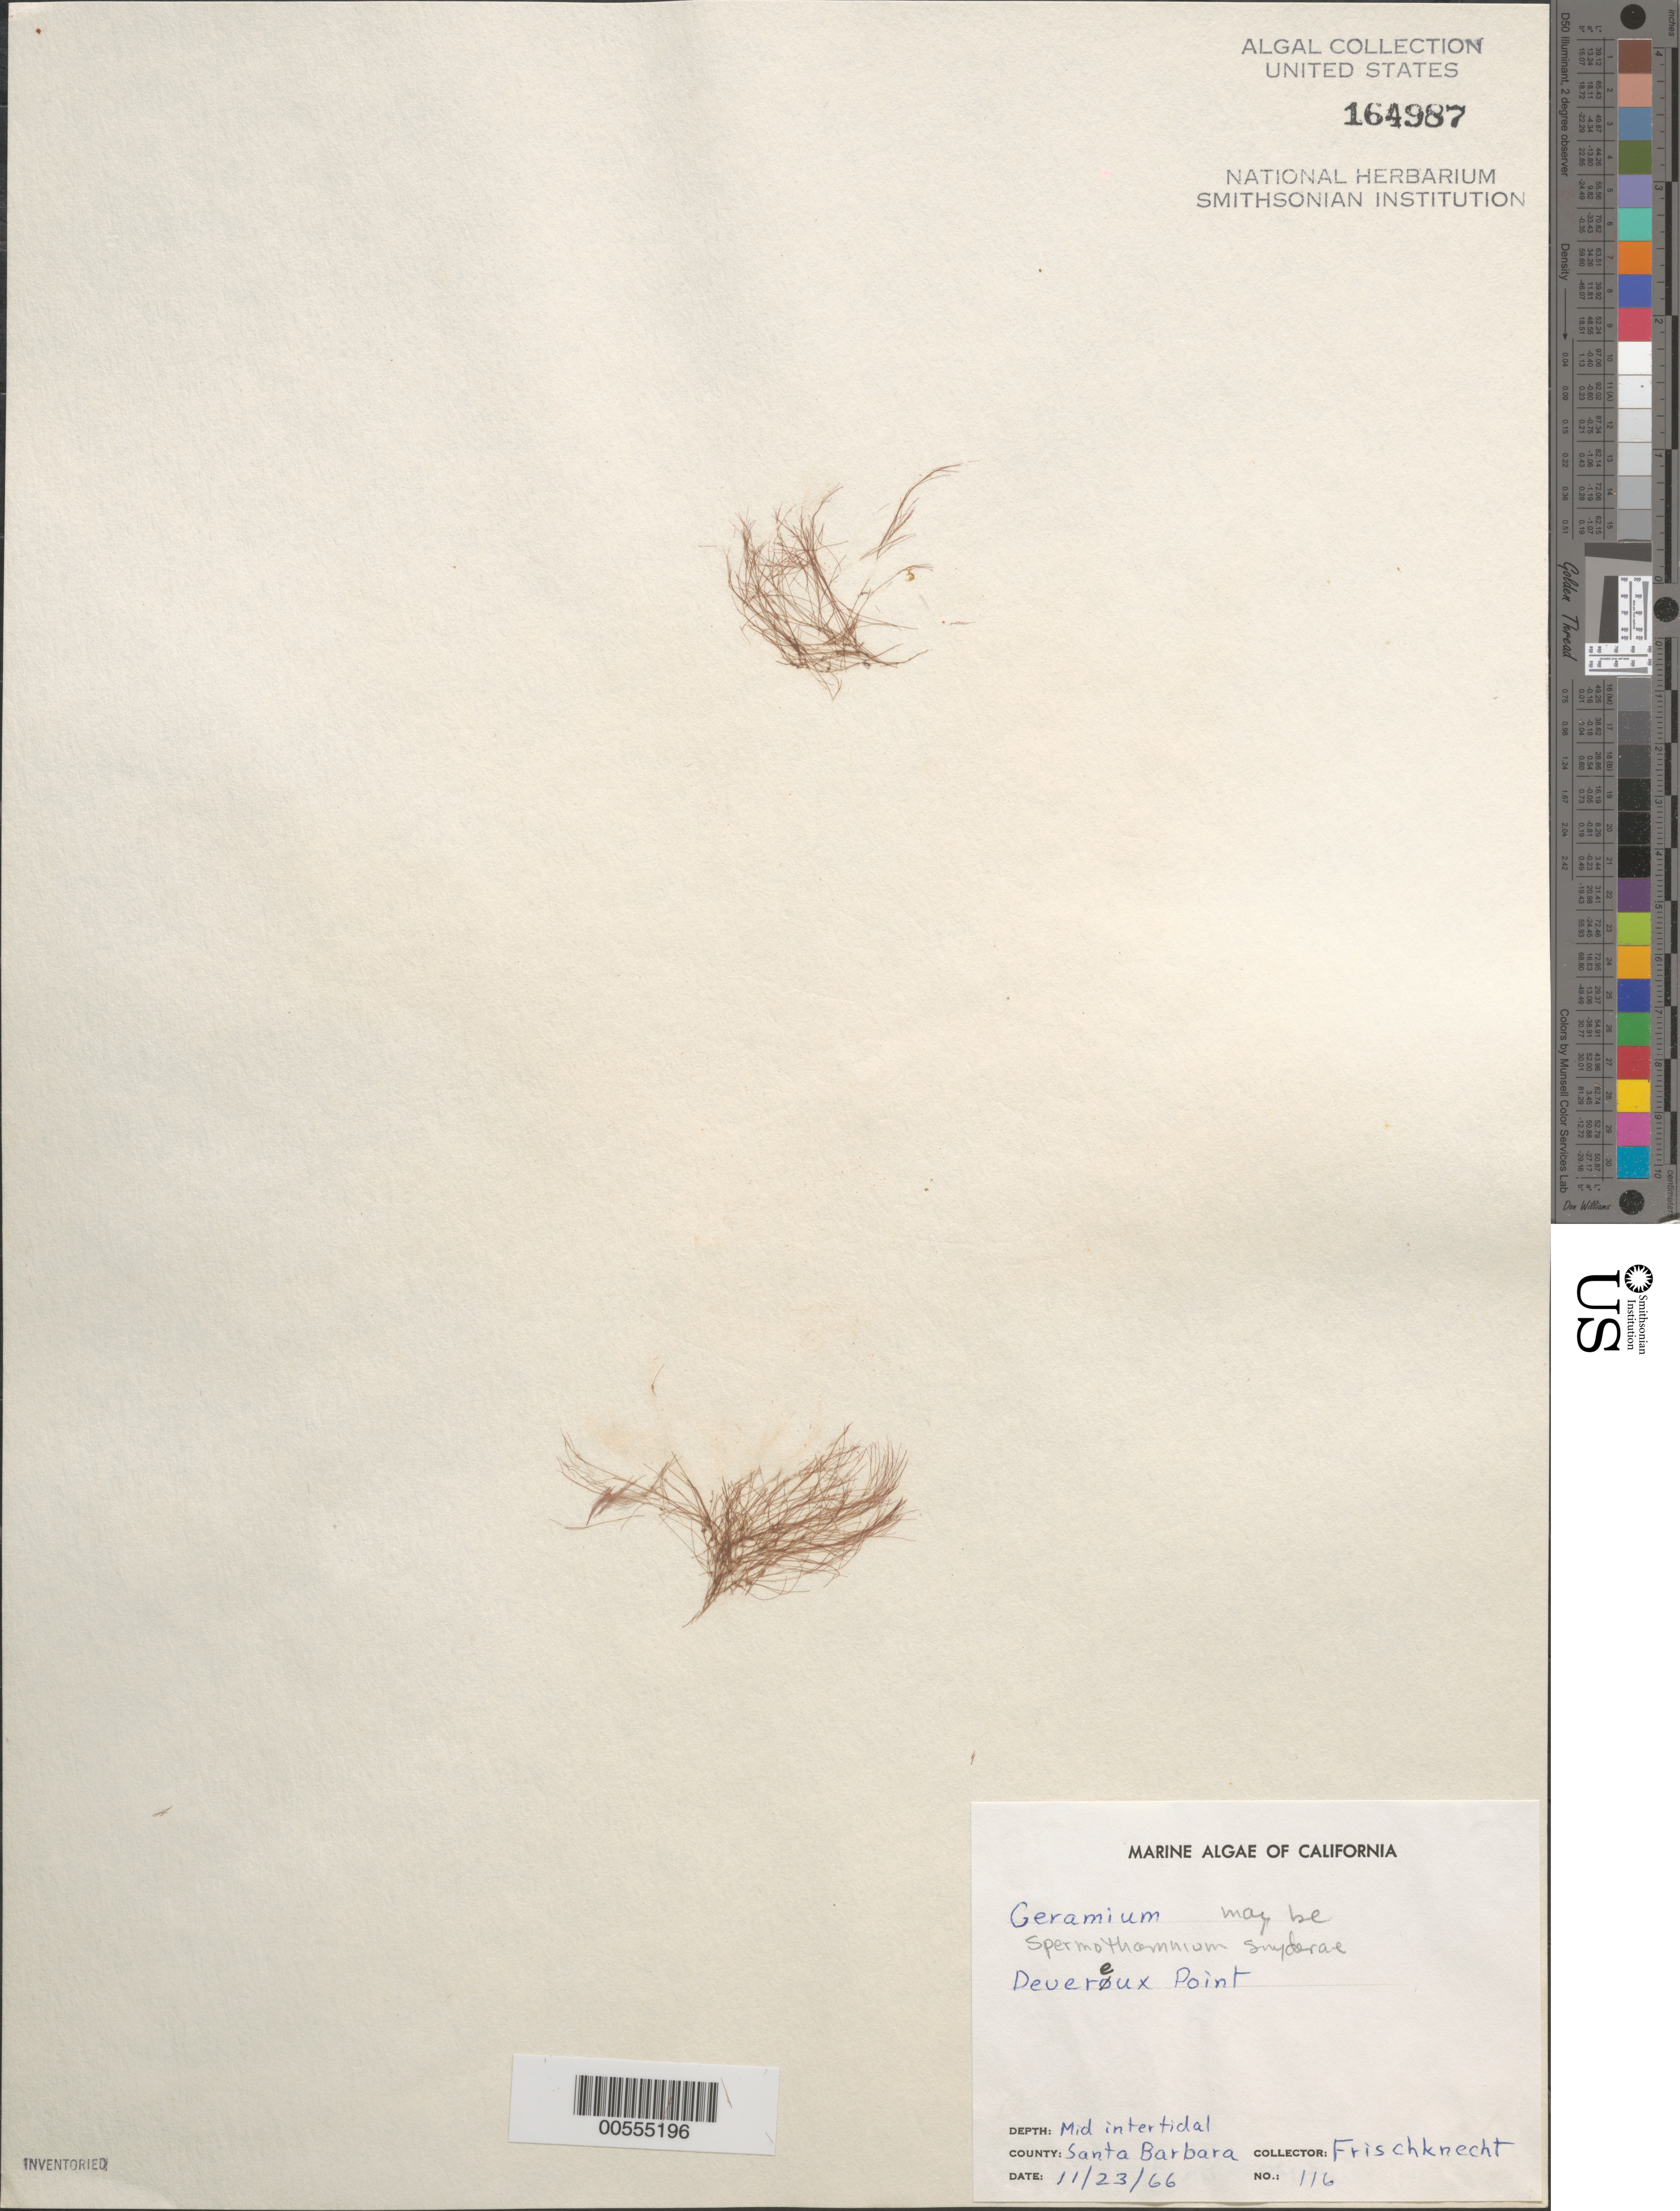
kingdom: Plantae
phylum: Rhodophyta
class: Florideophyceae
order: Ceramiales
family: Ceramiaceae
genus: Ceramium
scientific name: Ceramium sp.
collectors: -. Frischknecht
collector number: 116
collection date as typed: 23 Nov 1966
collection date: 1966-11-23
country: United States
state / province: California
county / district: Santa Barbara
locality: Devereux Point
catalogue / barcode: US 164987